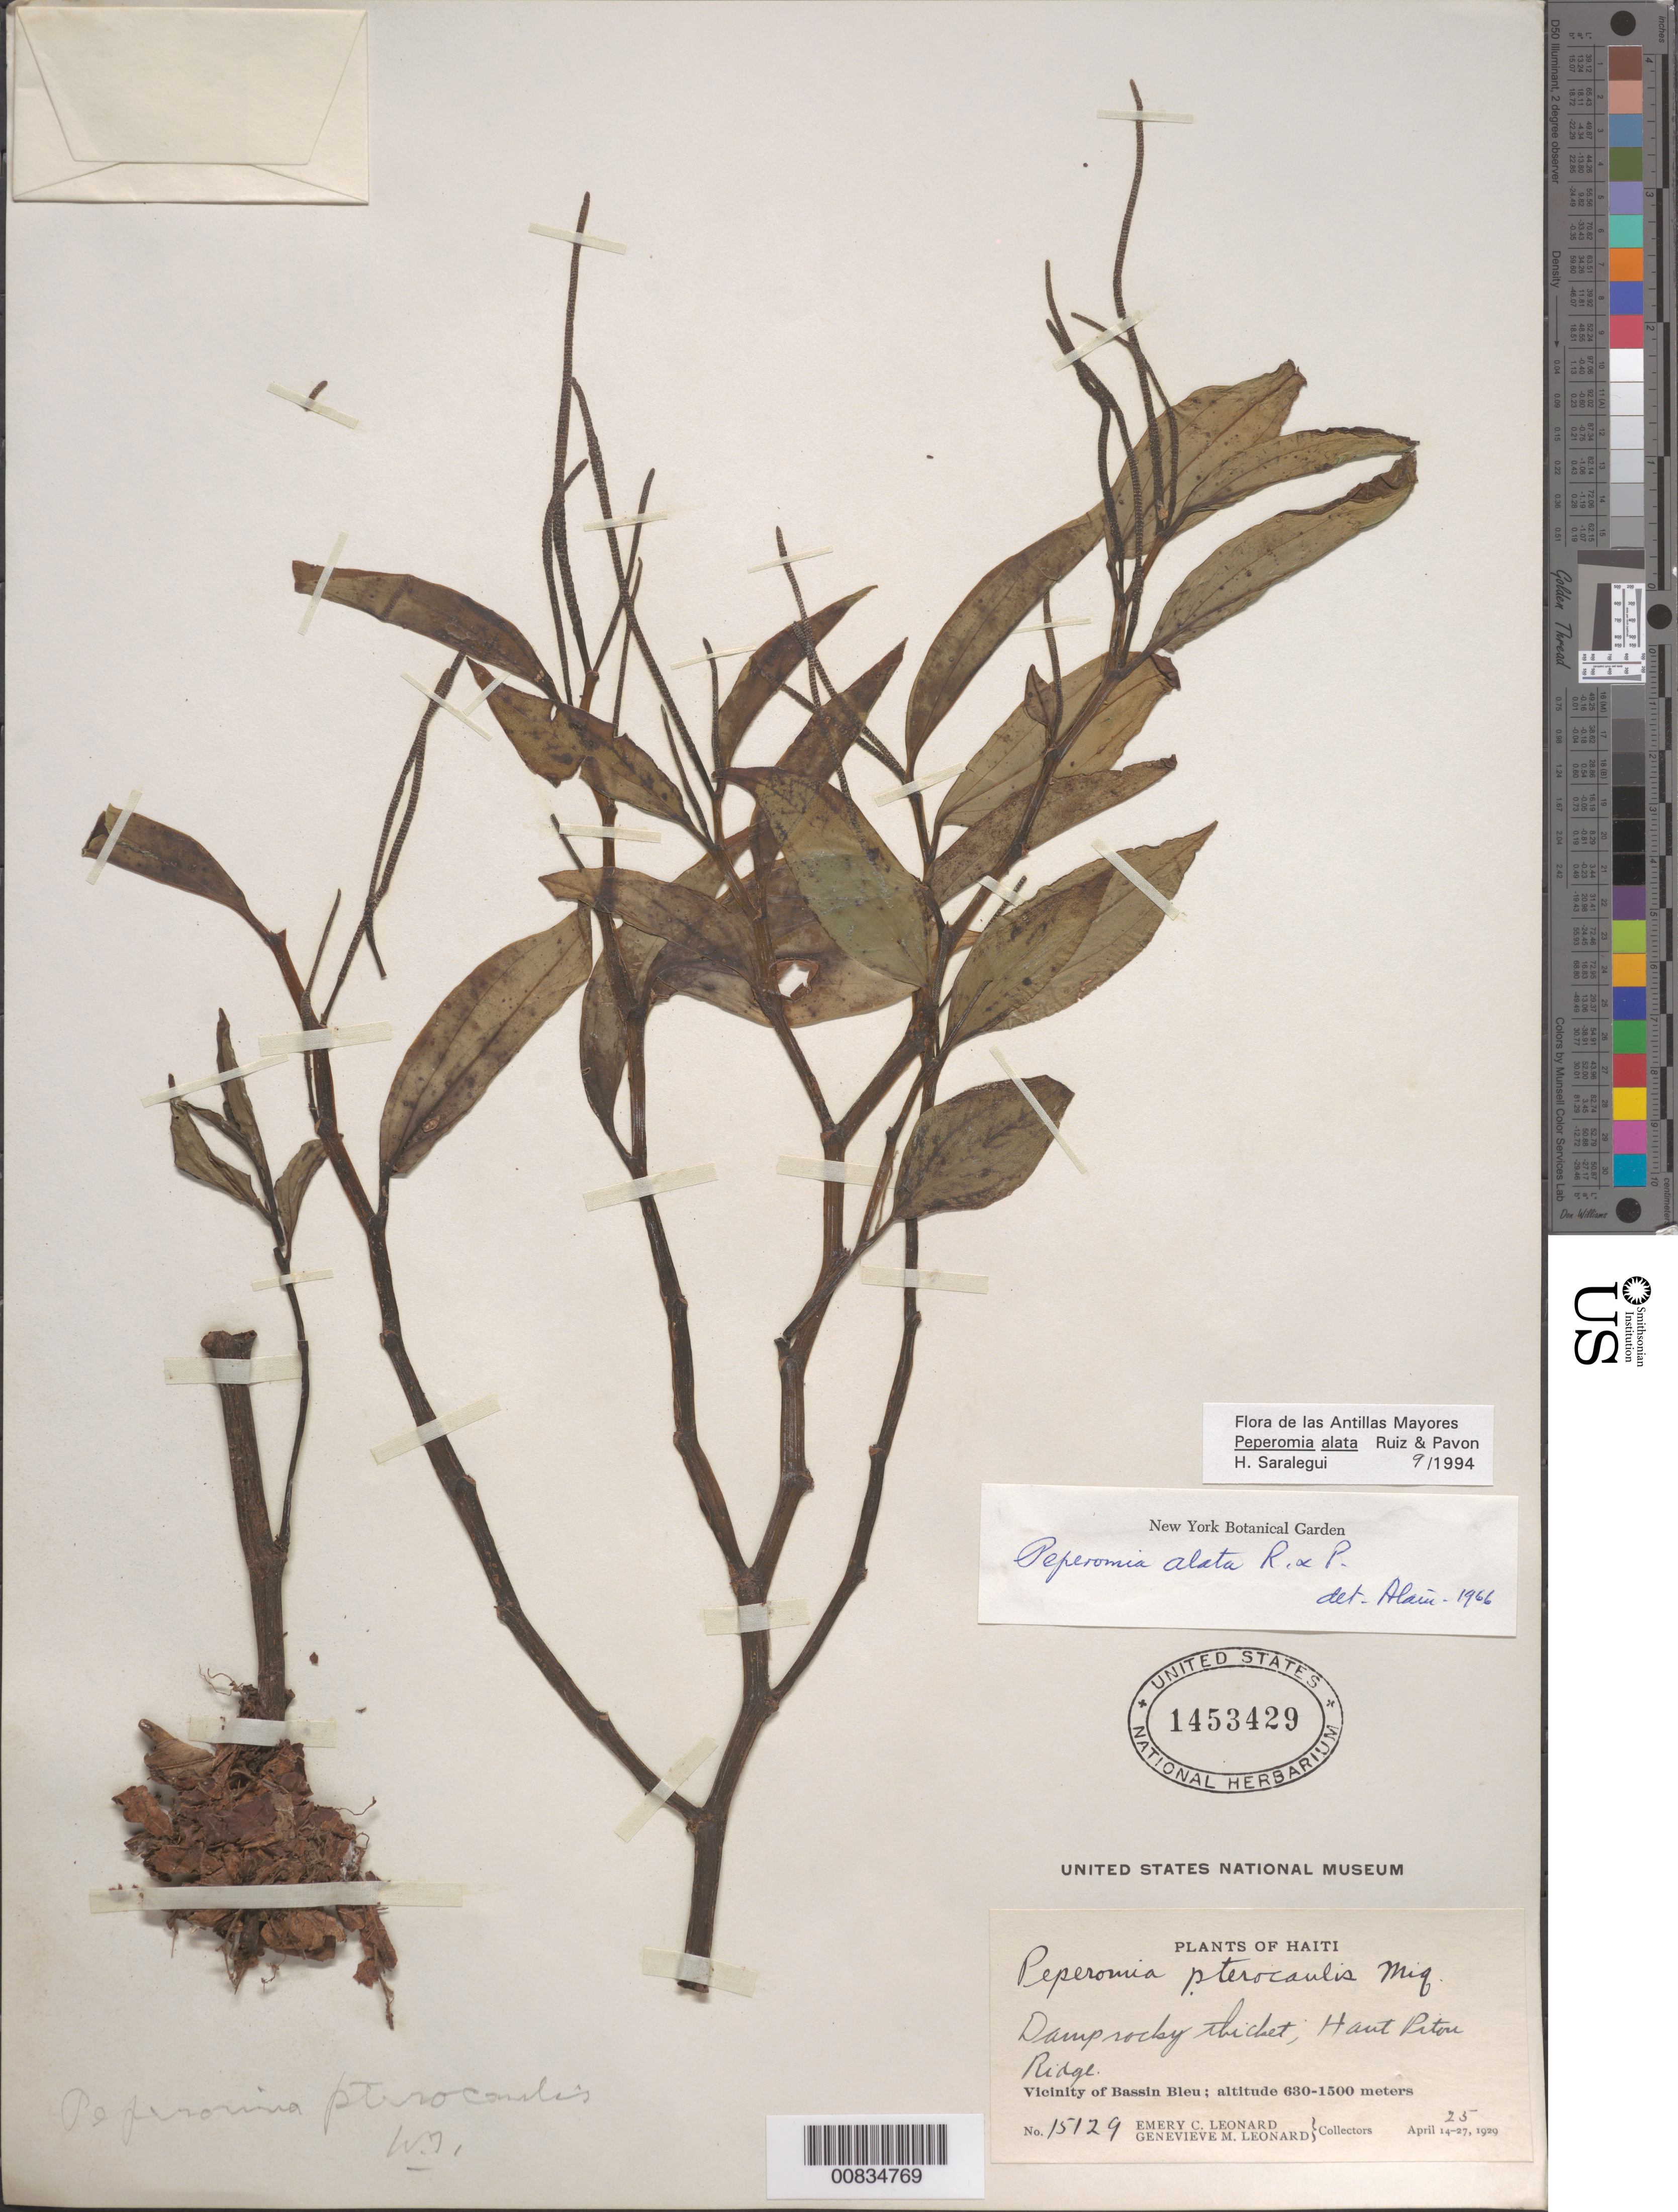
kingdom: Plantae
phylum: Tracheophyta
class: Magnoliopsida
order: Piperales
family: Piperaceae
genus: Peperomia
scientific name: Peperomia alata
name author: Ruiz & Pav.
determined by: Saralegui Boza, H., (HAJB), Jardin Botanico Nacional (Habana)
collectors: E. C. Leonard & G. M. Leonard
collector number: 15129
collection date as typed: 25 Apr 1929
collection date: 1929-04-25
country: Haiti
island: Hispaniola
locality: Vicinity of Bassin Bleu. Haut Piton Ridge.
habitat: Damp rocky thicket.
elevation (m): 630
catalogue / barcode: US 1453429